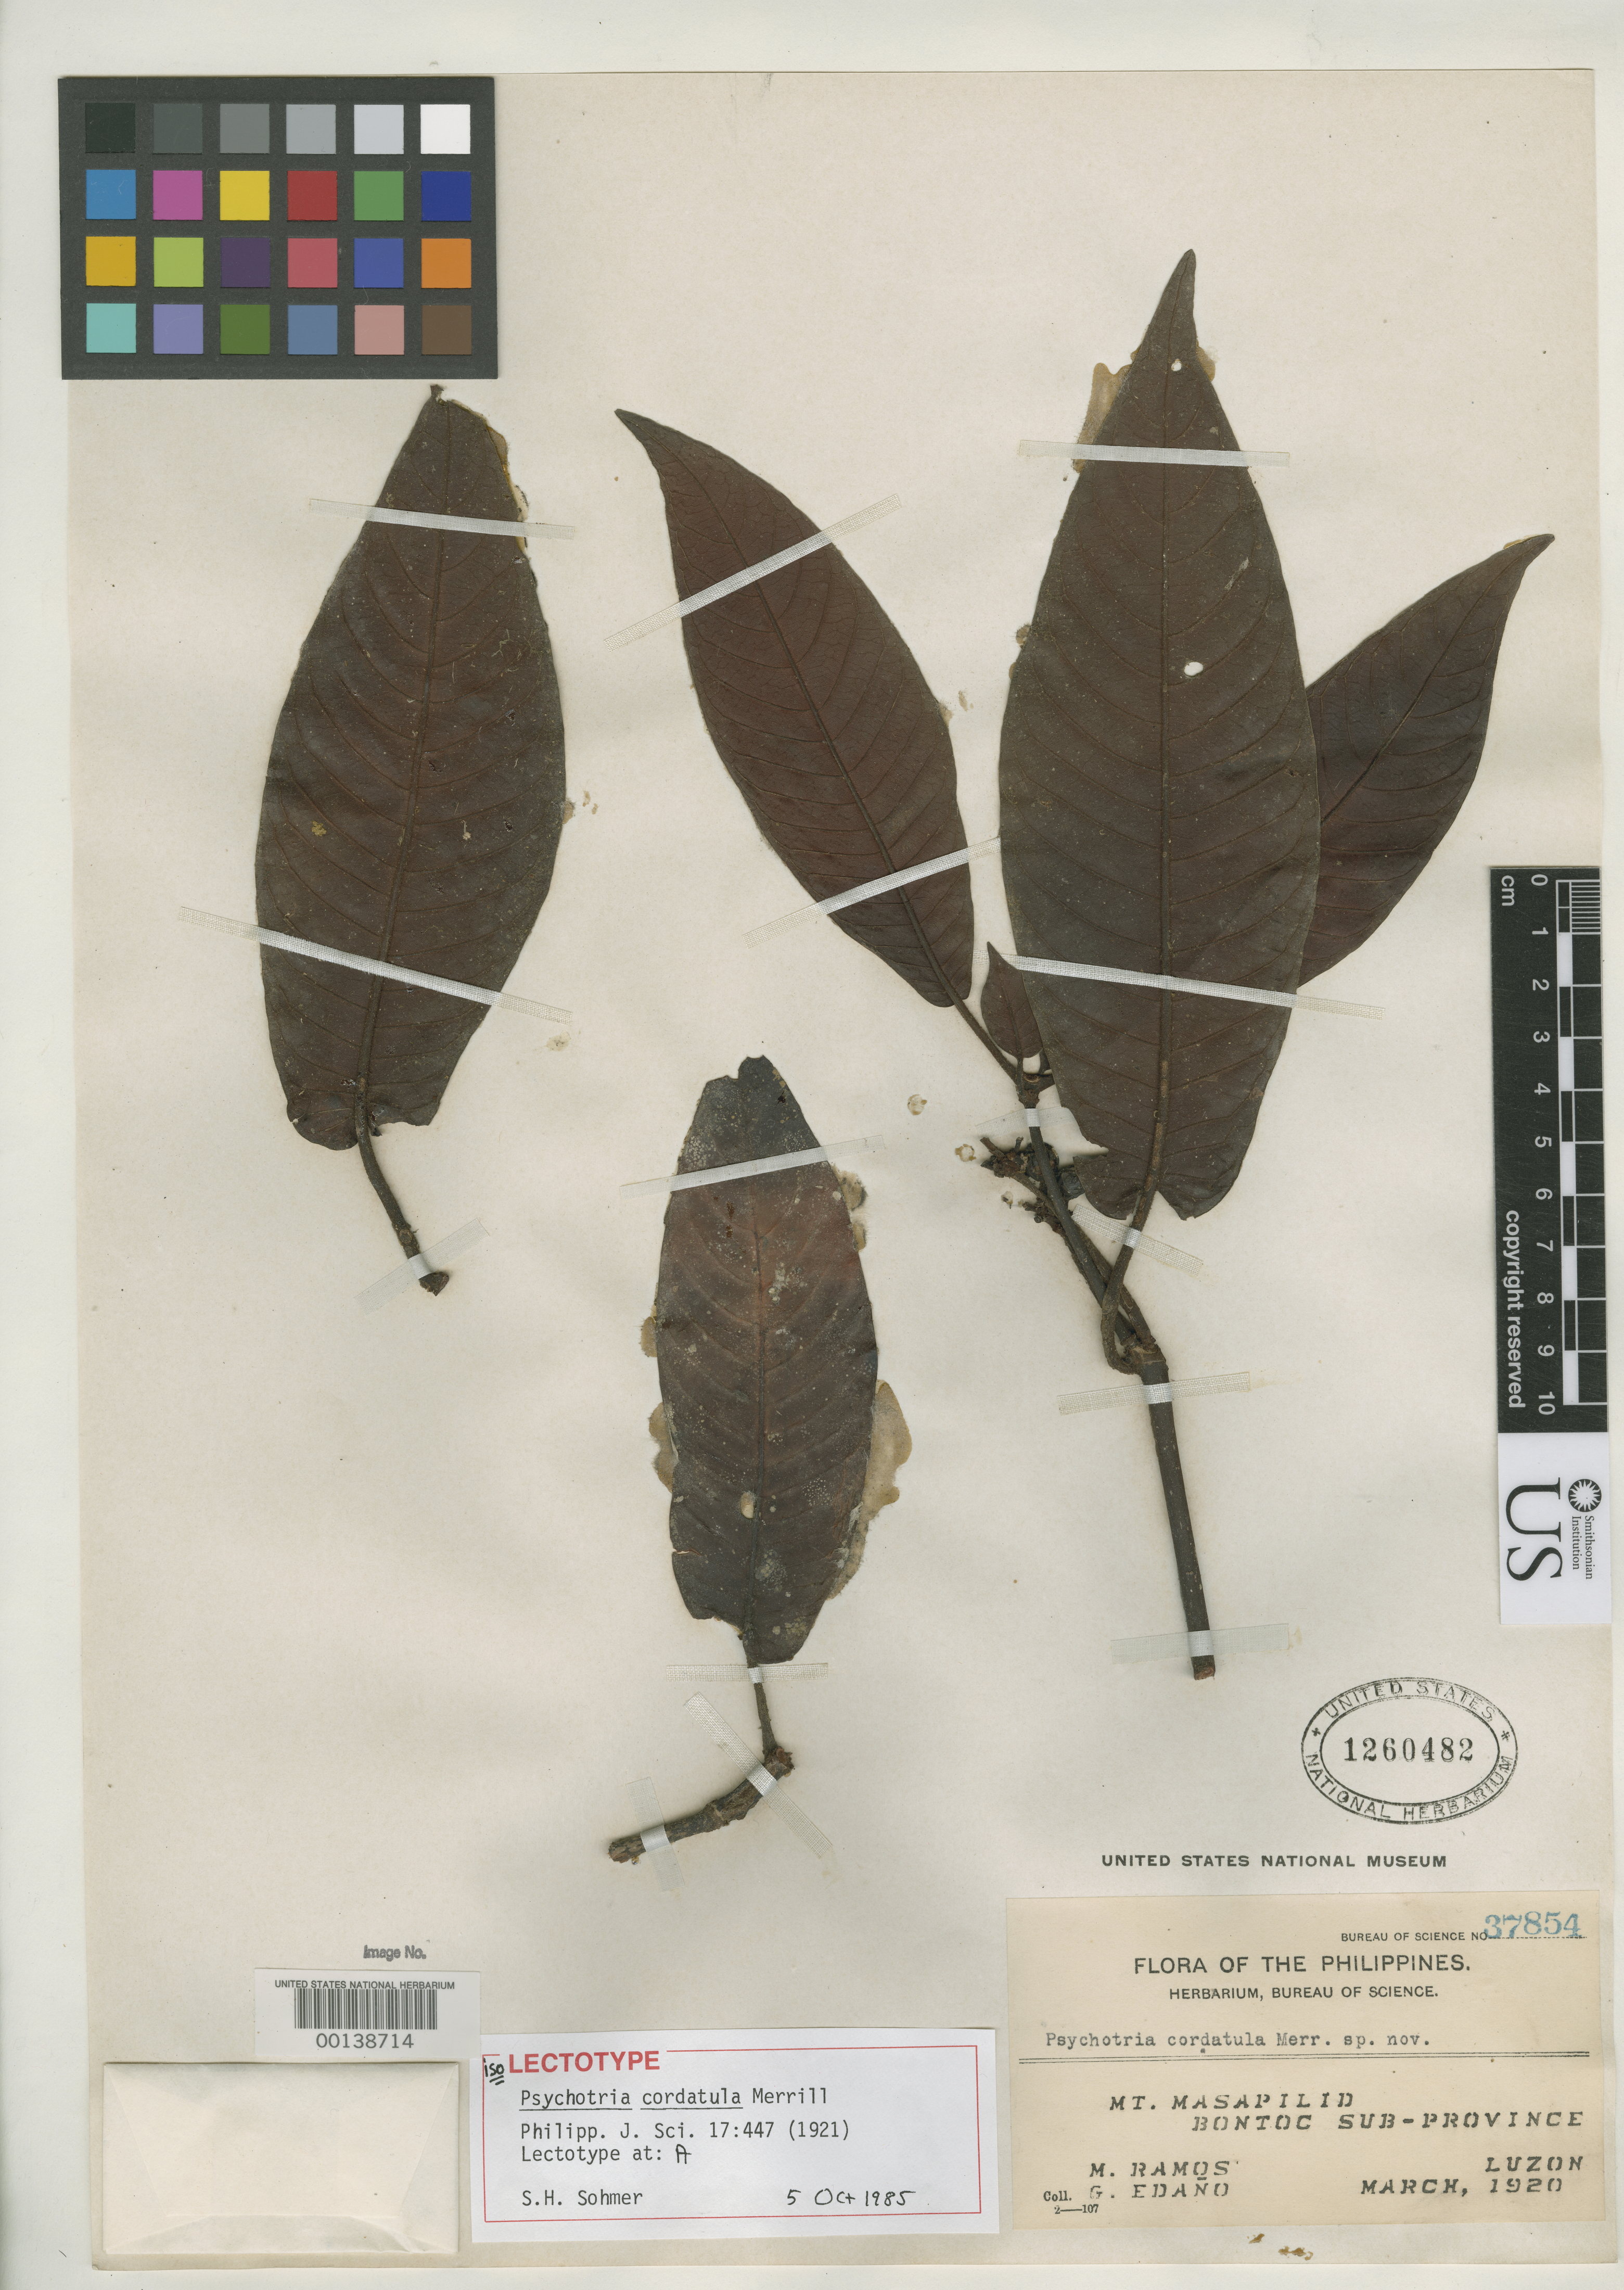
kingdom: Plantae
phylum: Tracheophyta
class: Magnoliopsida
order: Gentianales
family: Rubiaceae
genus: Psychotria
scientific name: Psychotria cordatula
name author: Merr.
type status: Isotype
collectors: M. Ramos & G. E. Edaño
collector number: Bur. Sci. 37854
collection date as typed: Mar 1920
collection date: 1920-03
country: Philippines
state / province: Cordillera (Administrative Region)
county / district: Mountain province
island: Luzon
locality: Bontoc subprov., Mt. Masapilid.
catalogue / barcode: US 1260482